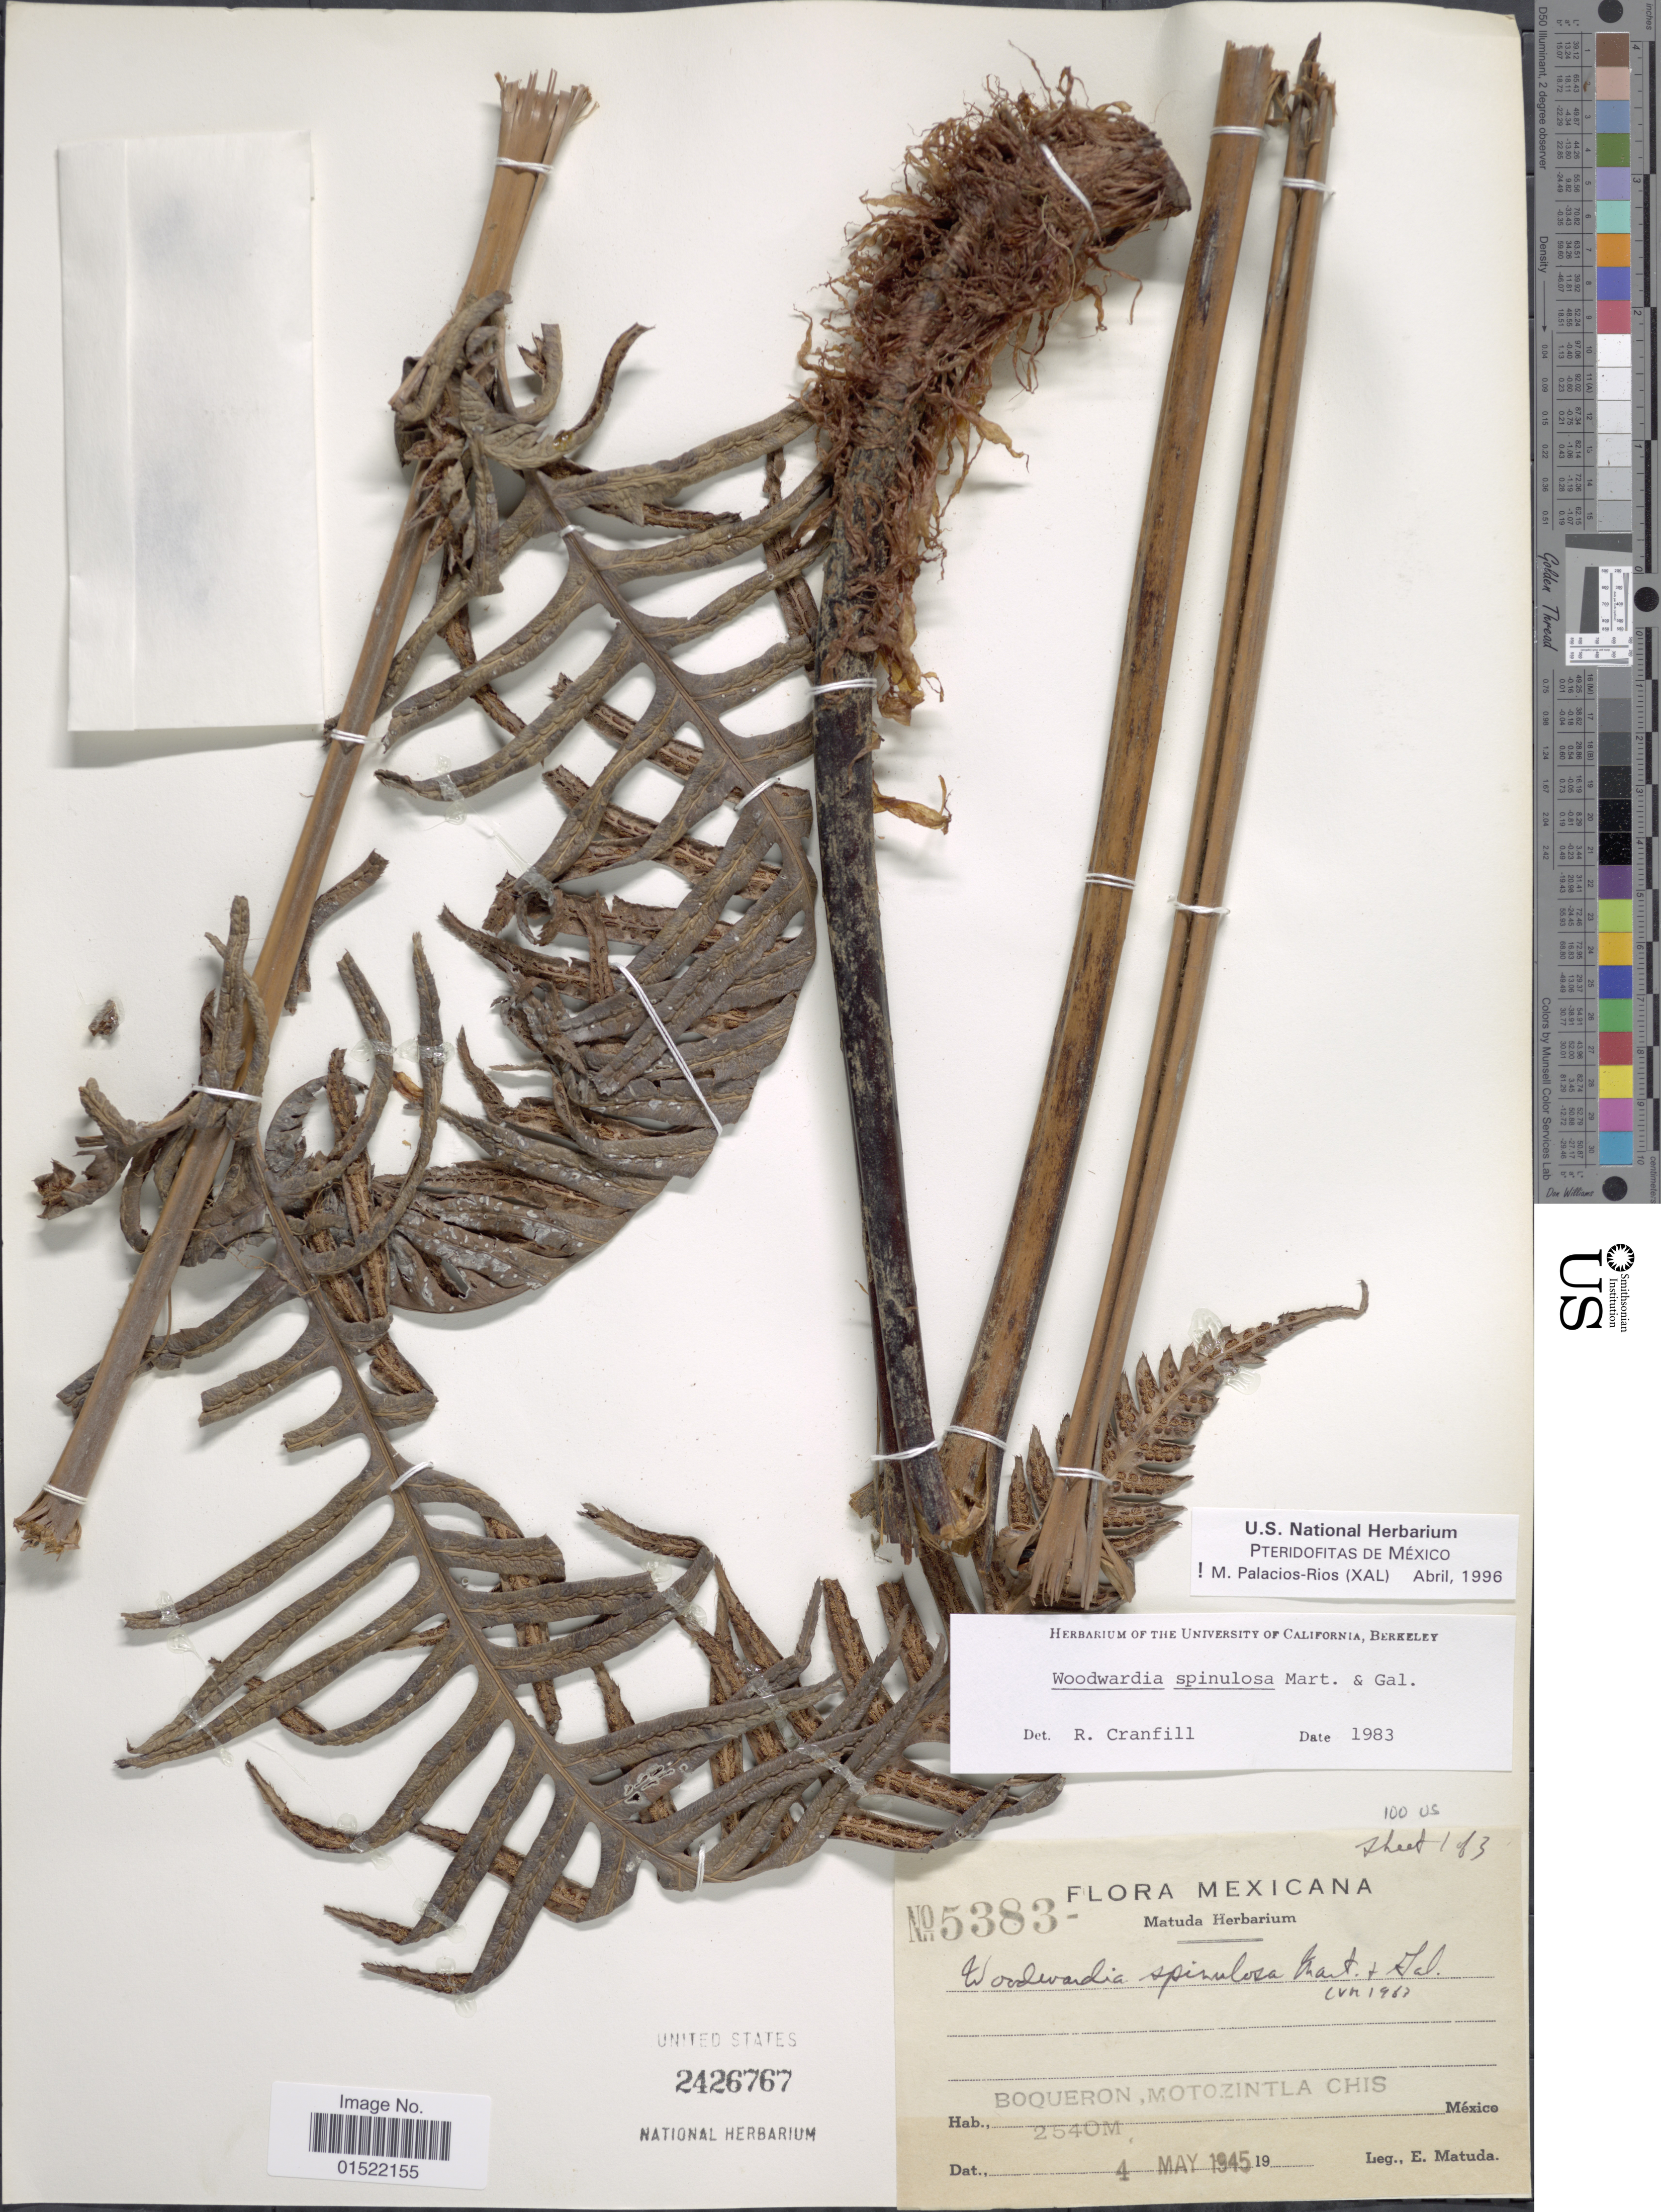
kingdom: Plantae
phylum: Tracheophyta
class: Polypodiopsida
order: Polypodiales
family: Blechnaceae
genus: Woodwardia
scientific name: Woodwardia spinulosa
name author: M. Martens & Galeotti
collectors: E. Matuda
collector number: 5383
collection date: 1945-05-04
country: Mexico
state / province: Chiapas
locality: Mexicana, Boqueron, Motozintla, Chis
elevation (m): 2540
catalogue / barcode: US 2426767